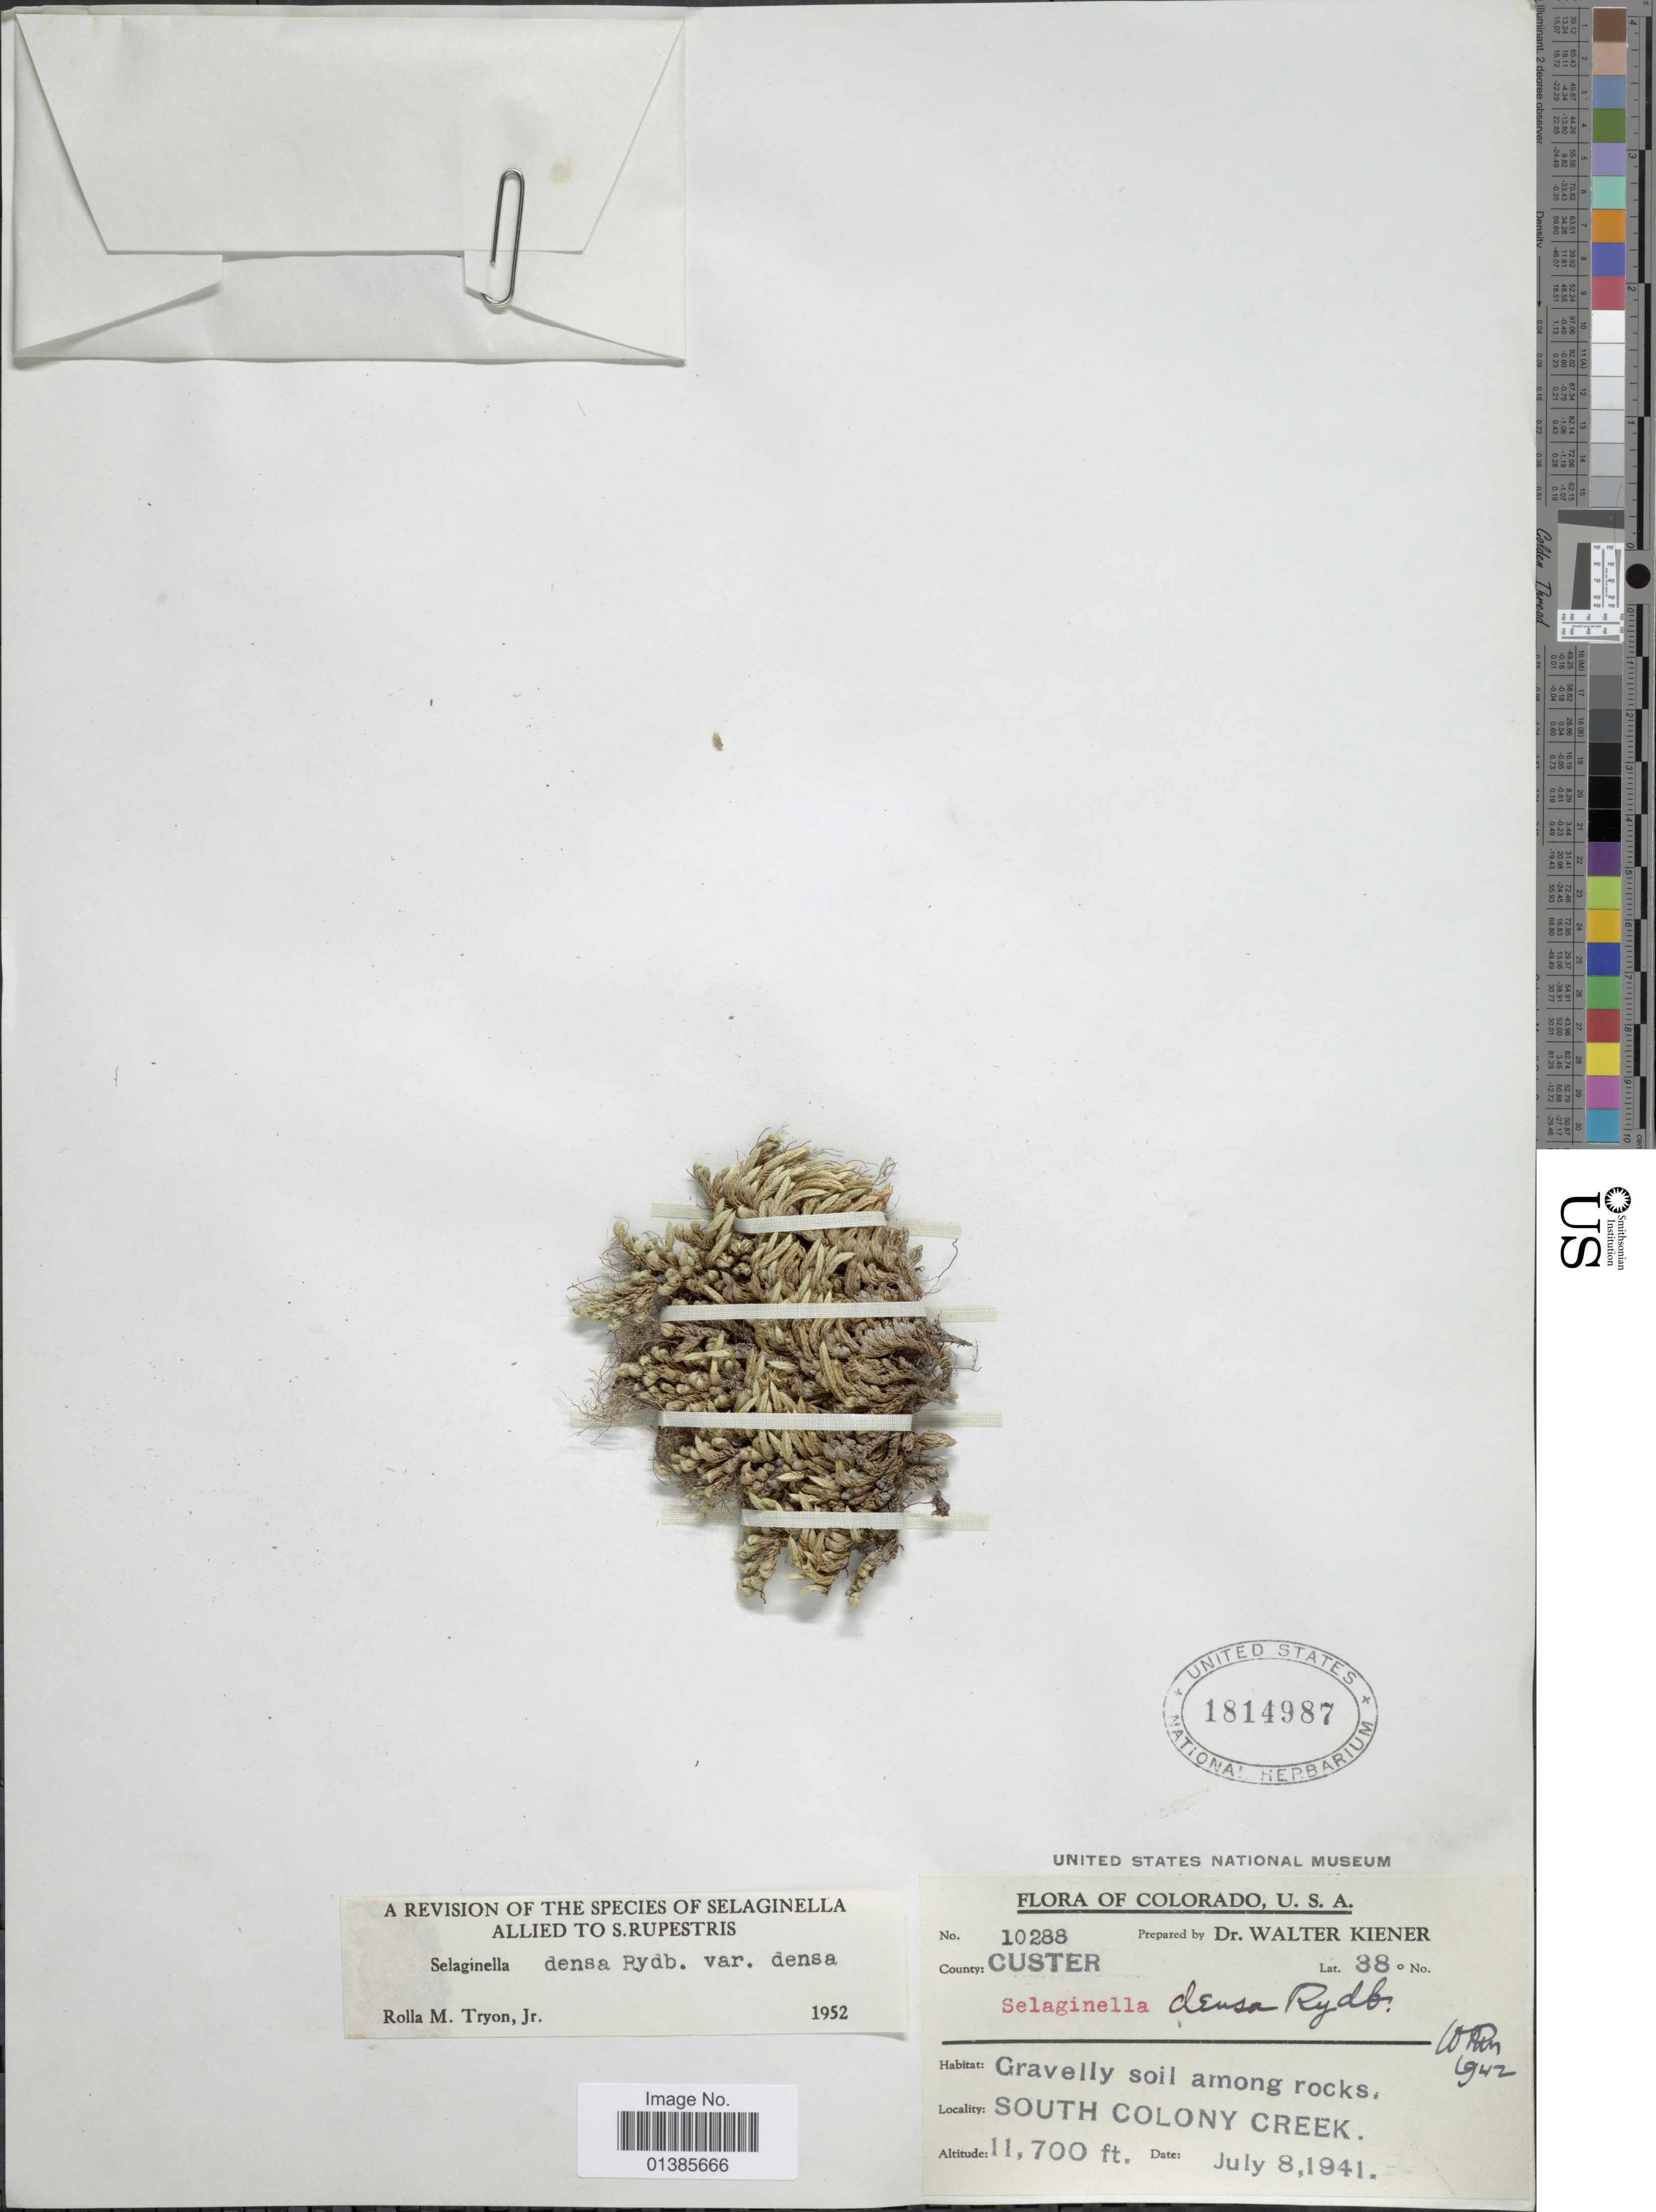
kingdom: Plantae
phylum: Tracheophyta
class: Lycopodiopsida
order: Selaginellales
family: Selaginellaceae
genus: Selaginella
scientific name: Selaginella densa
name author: Rydb.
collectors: W. Kiener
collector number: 10288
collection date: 1941-07-08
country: United States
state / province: Colorado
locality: County: Custer. South Colony Creek.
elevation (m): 3566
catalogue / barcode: US 1814987